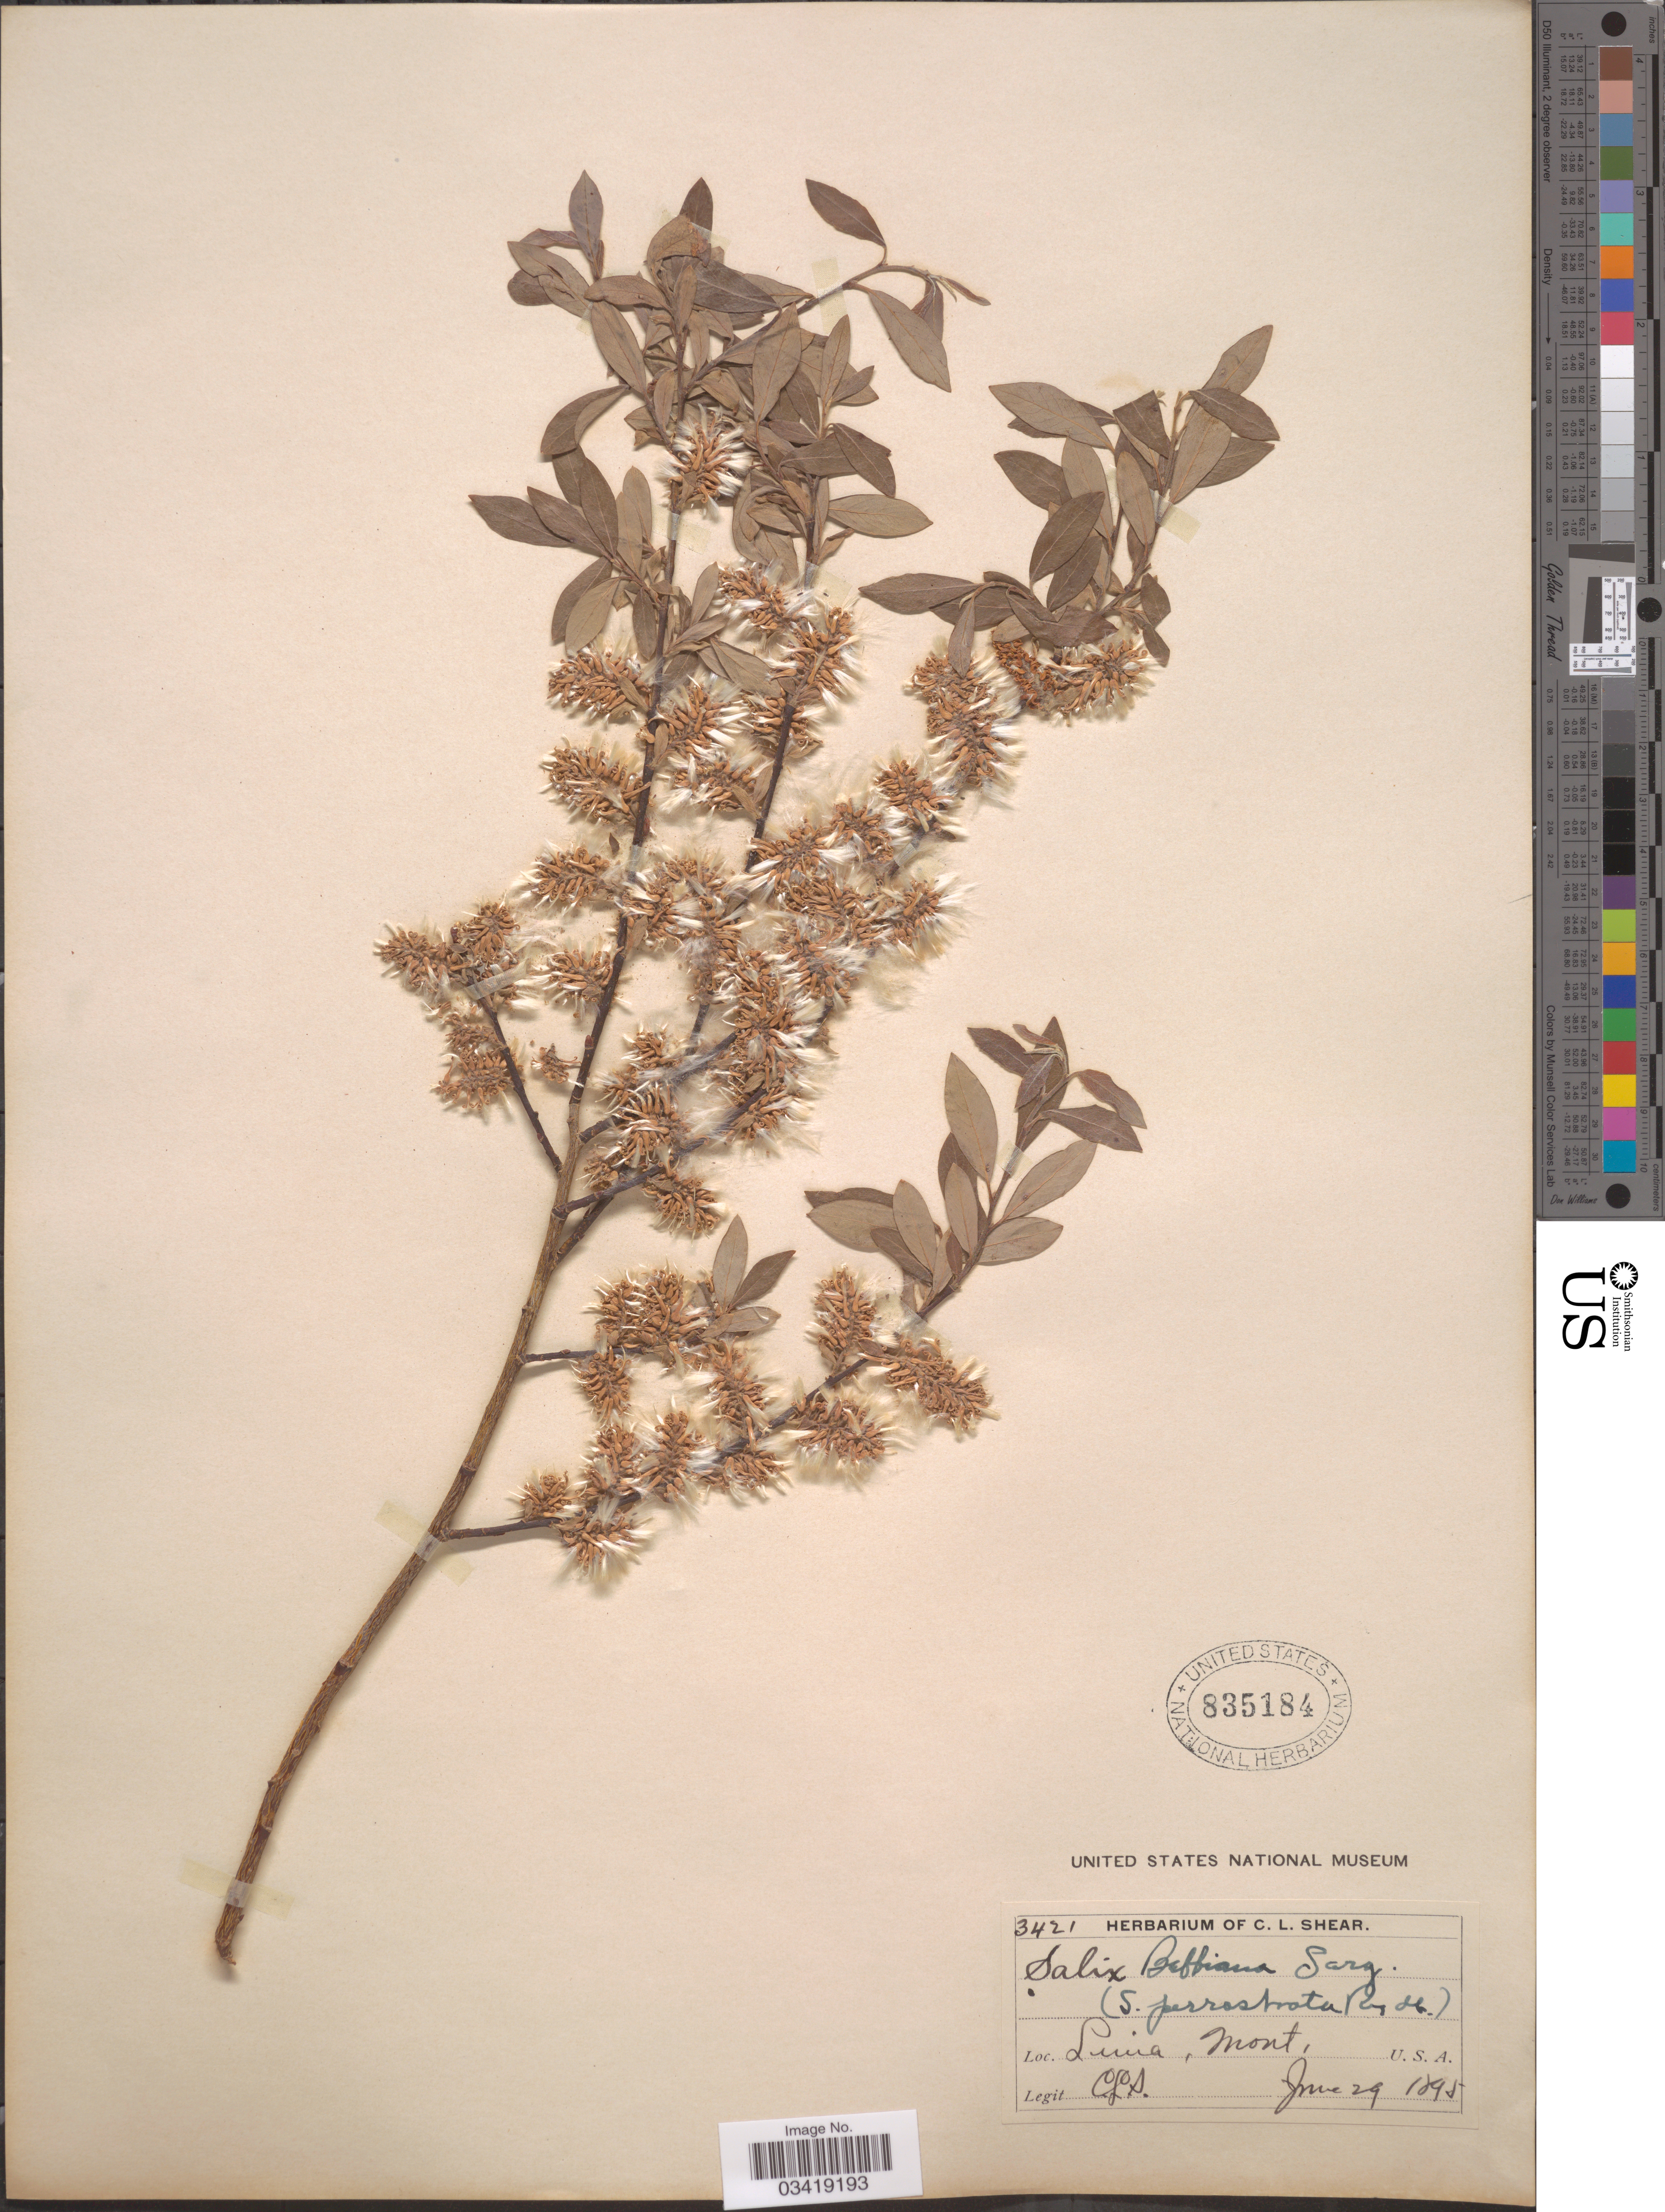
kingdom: Plantae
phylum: Tracheophyta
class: Magnoliopsida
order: Malpighiales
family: Salicaceae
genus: Salix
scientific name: Salix bebbiana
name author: Sarg.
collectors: C. L. Shear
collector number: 3421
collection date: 1895-06-29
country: United States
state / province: Montana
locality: Lucia.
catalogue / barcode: US 835184